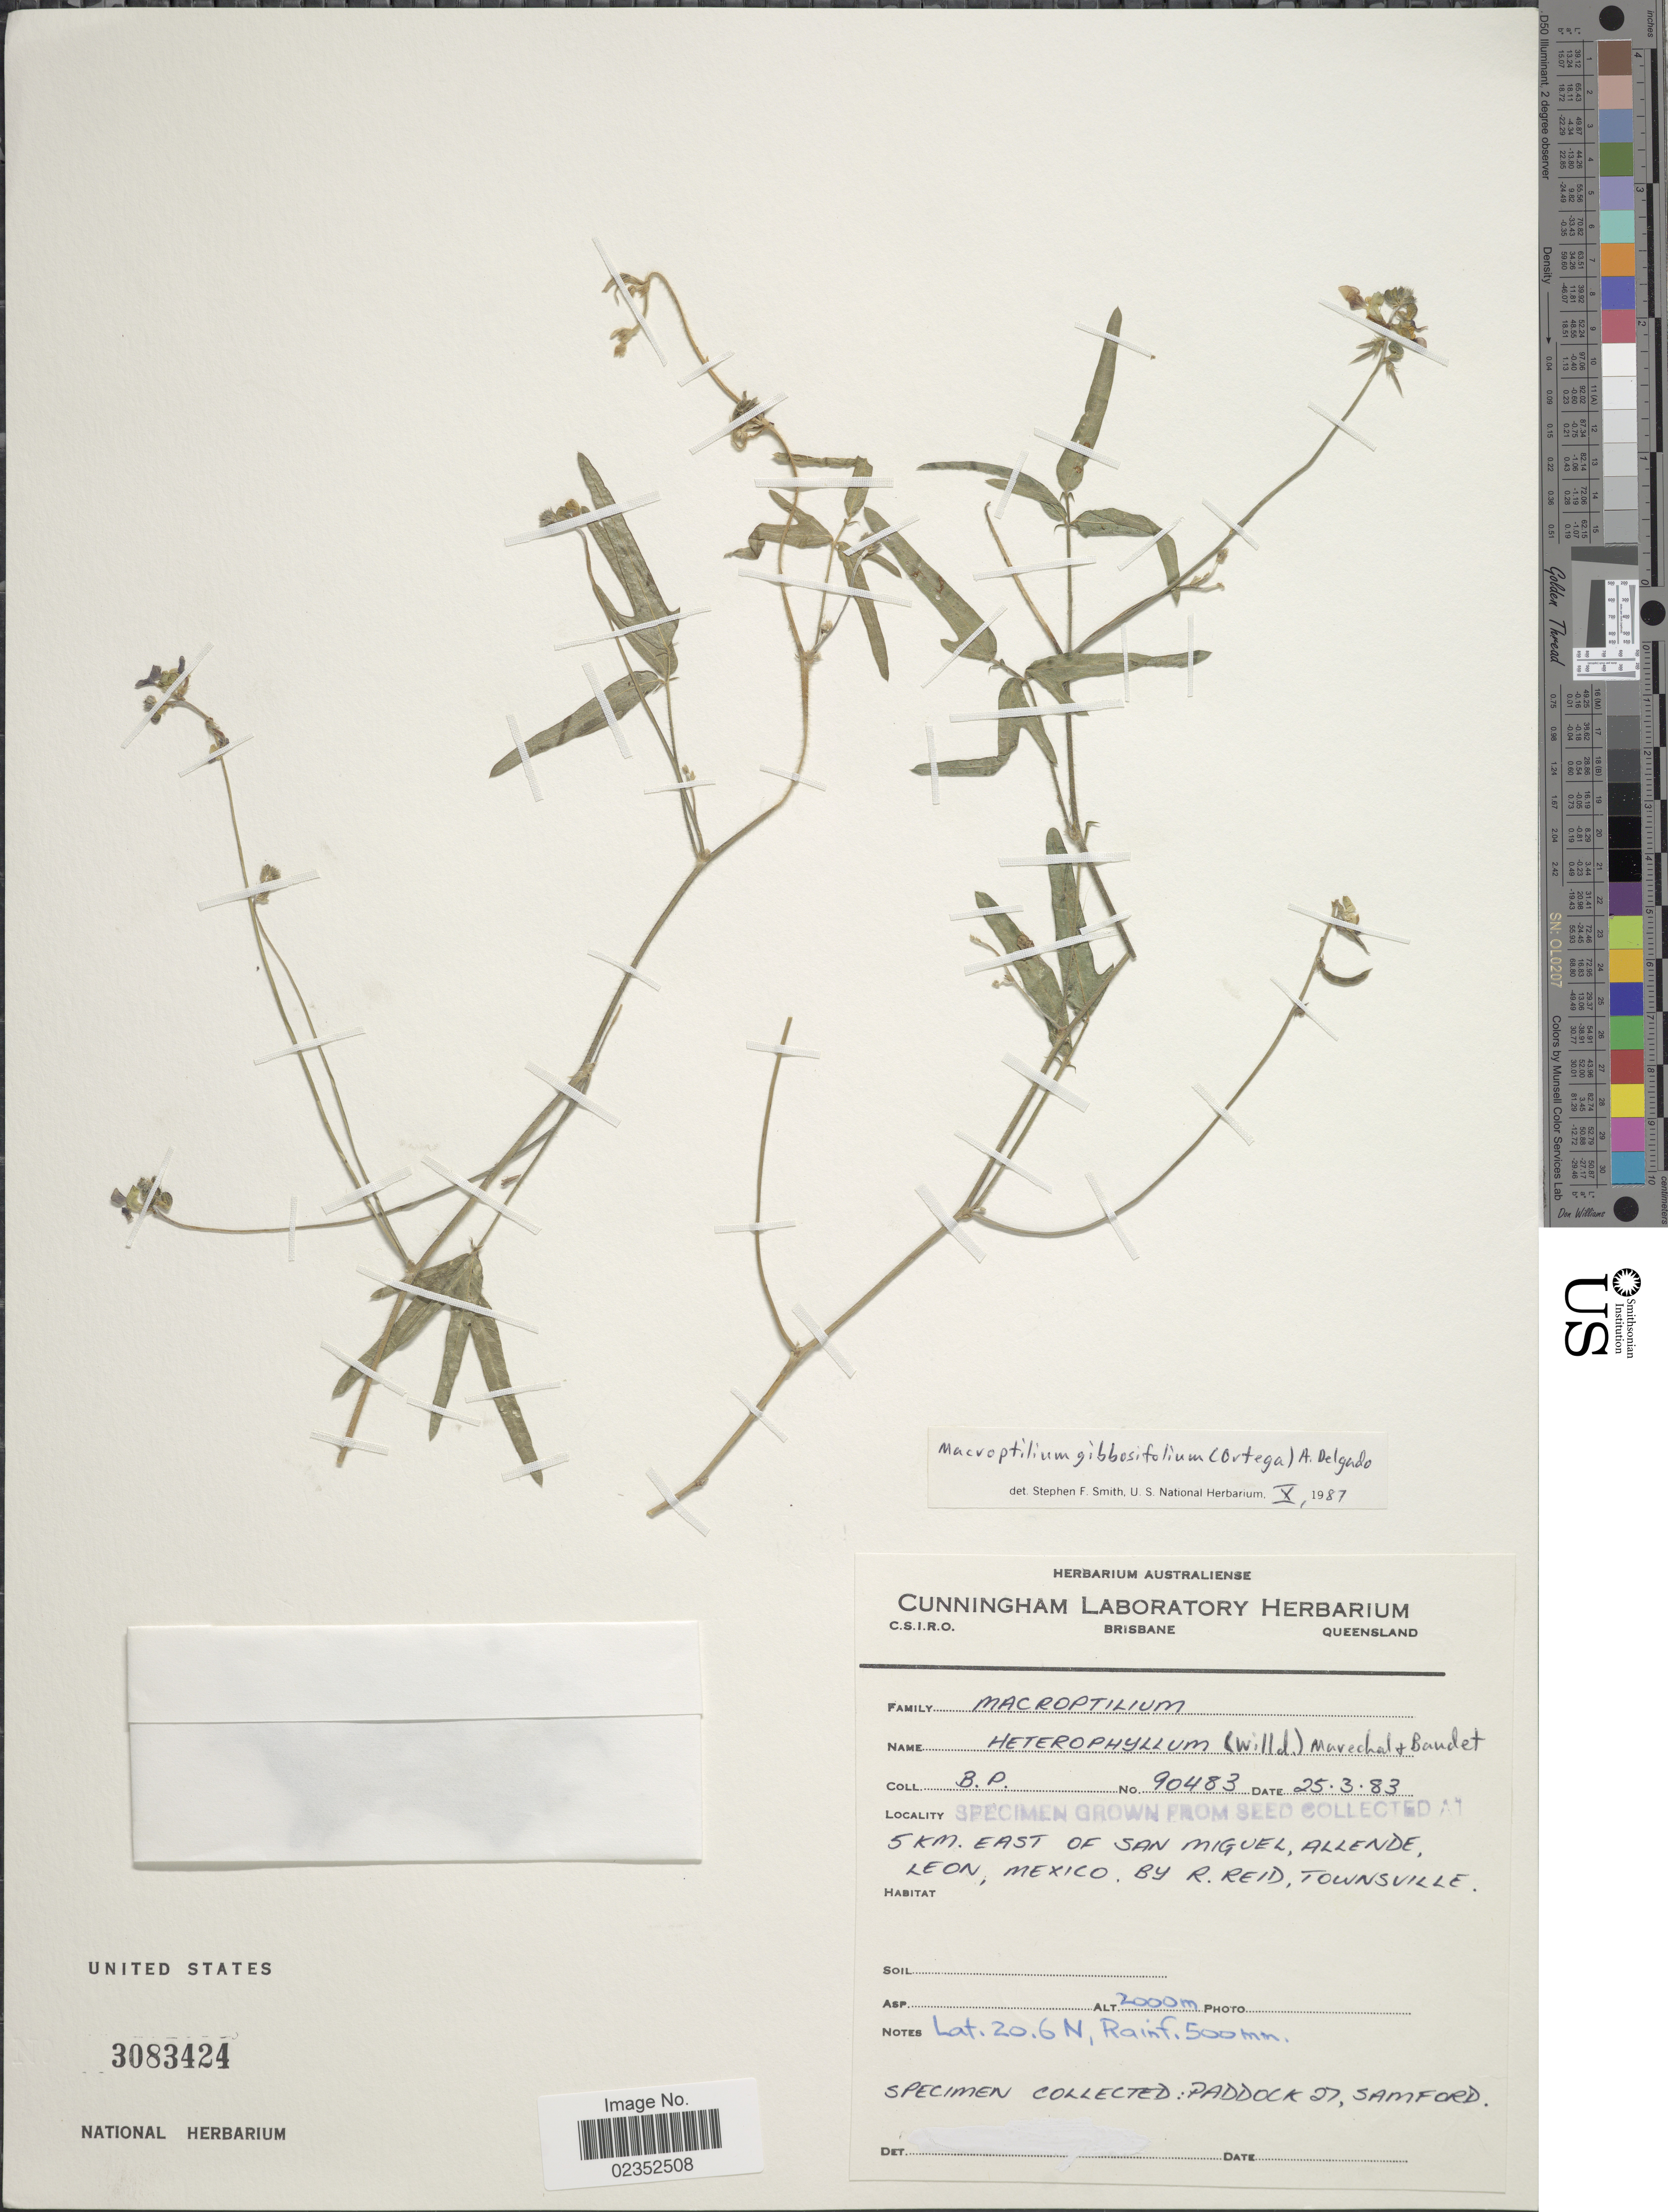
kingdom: Plantae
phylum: Tracheophyta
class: Magnoliopsida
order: Fabales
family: Fabaceae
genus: Macroptilium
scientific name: Macroptilium gibbosifolium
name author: (Ortega) A. Delgado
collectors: B. P.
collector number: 90483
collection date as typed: Transcribed d/m/y: 25/3/83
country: Australia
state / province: Queensland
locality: Paddock 27, Samford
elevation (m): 2000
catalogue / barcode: US 3083424